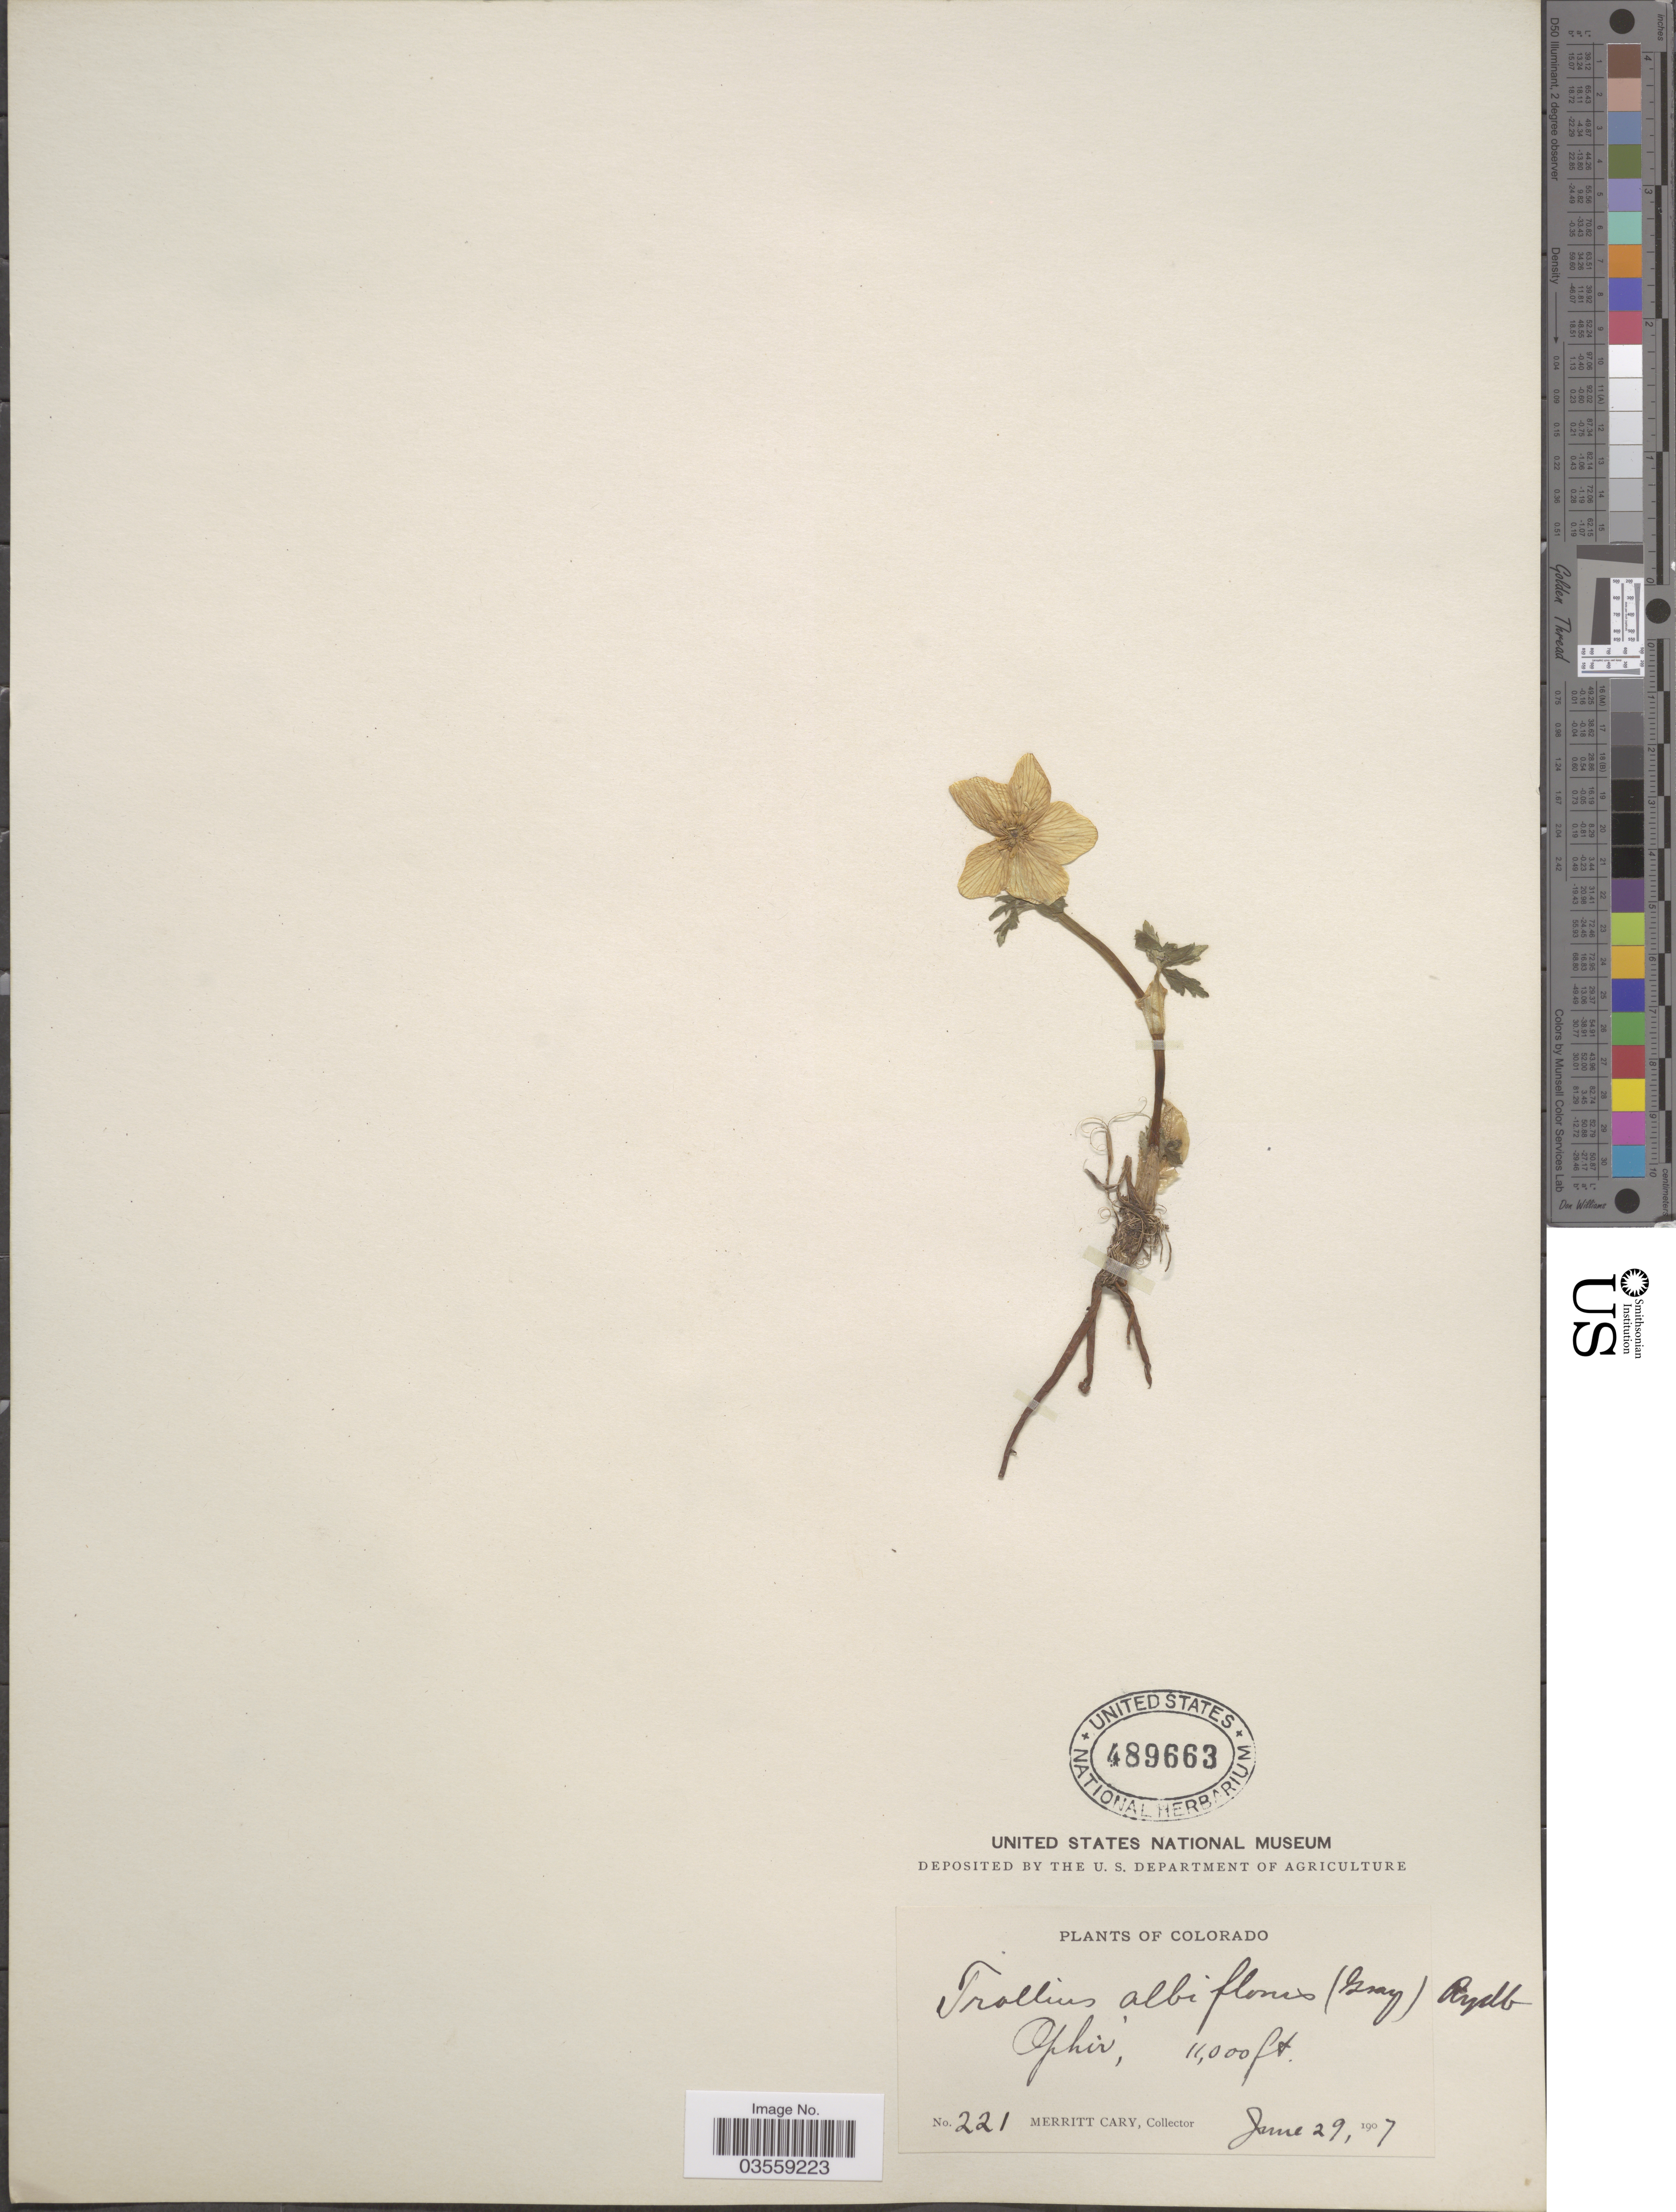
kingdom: Plantae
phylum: Tracheophyta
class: Magnoliopsida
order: Ranunculales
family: Ranunculaceae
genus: Trollius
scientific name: Trollius laxus var. albiflorus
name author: A. Gray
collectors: M. Cary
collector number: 221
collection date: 1907-06-29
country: United States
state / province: Colorado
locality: Ophir.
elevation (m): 3353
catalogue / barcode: US 489663